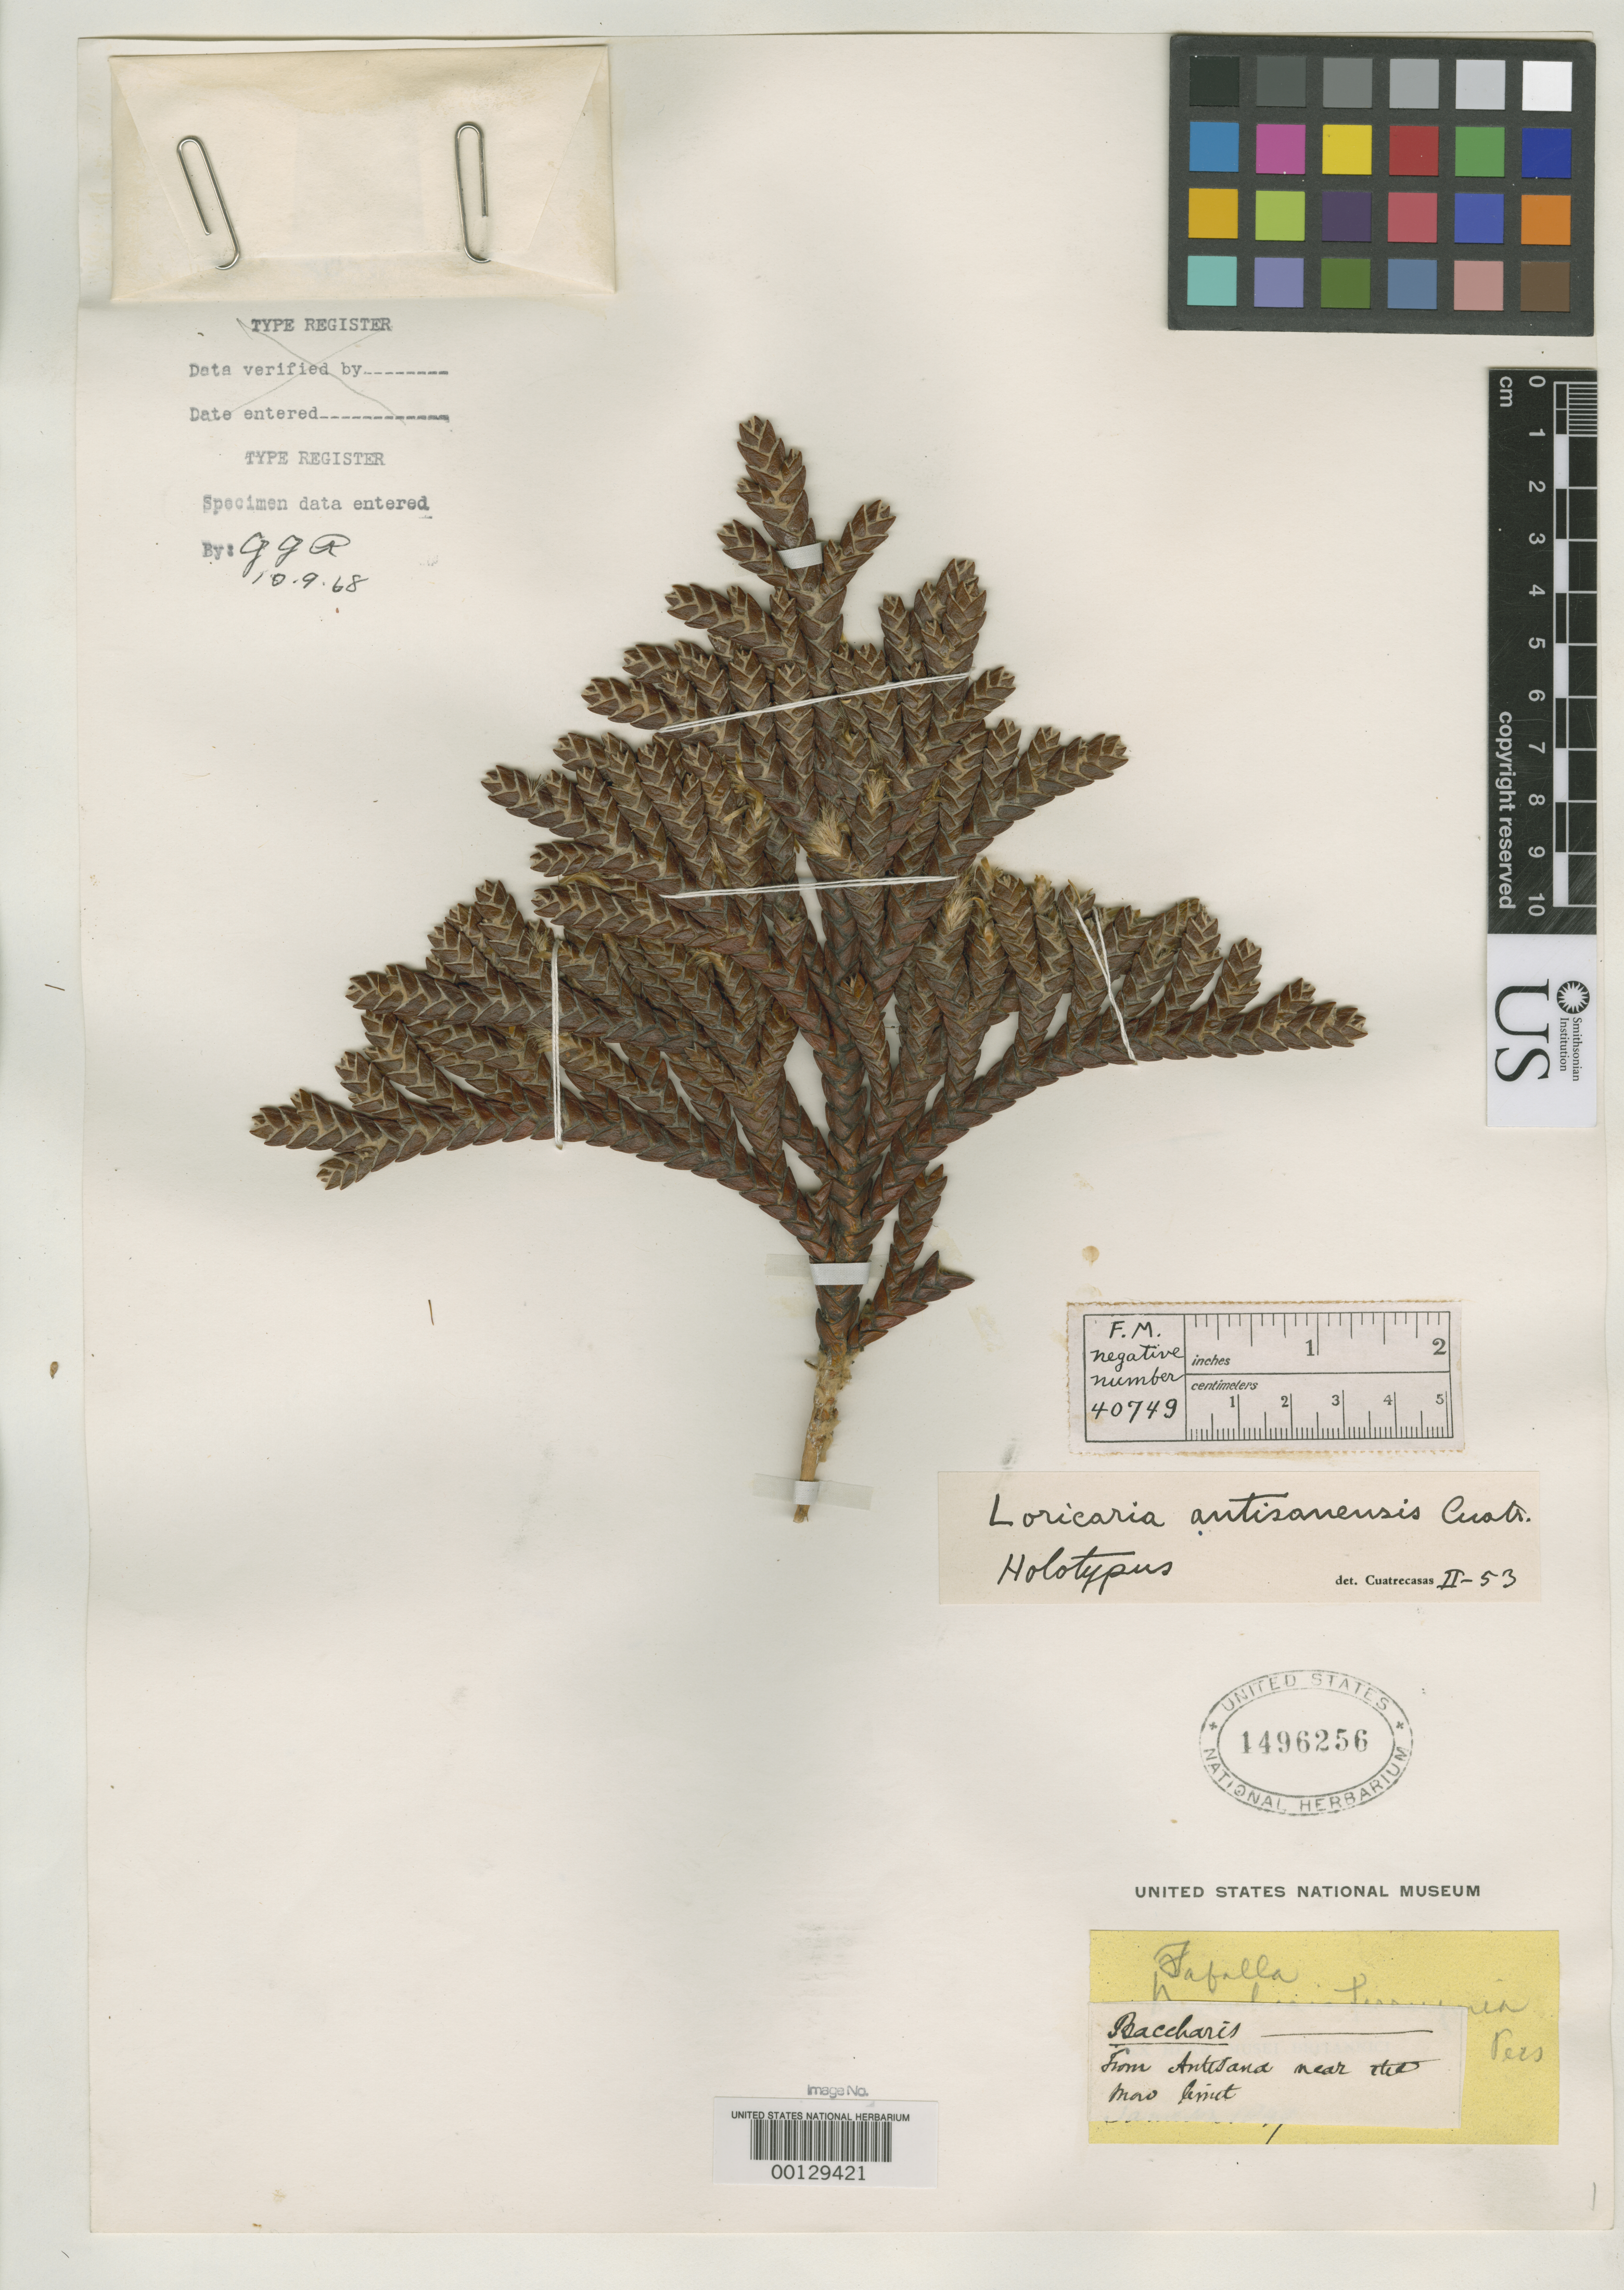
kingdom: Plantae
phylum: Tracheophyta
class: Magnoliopsida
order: Asterales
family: Asteraceae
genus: Loricaria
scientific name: Loricaria antisanus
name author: Cuatrec.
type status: Holotype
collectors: W. Jameson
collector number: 1749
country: Ecuador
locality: Antisana.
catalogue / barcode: US 1496256